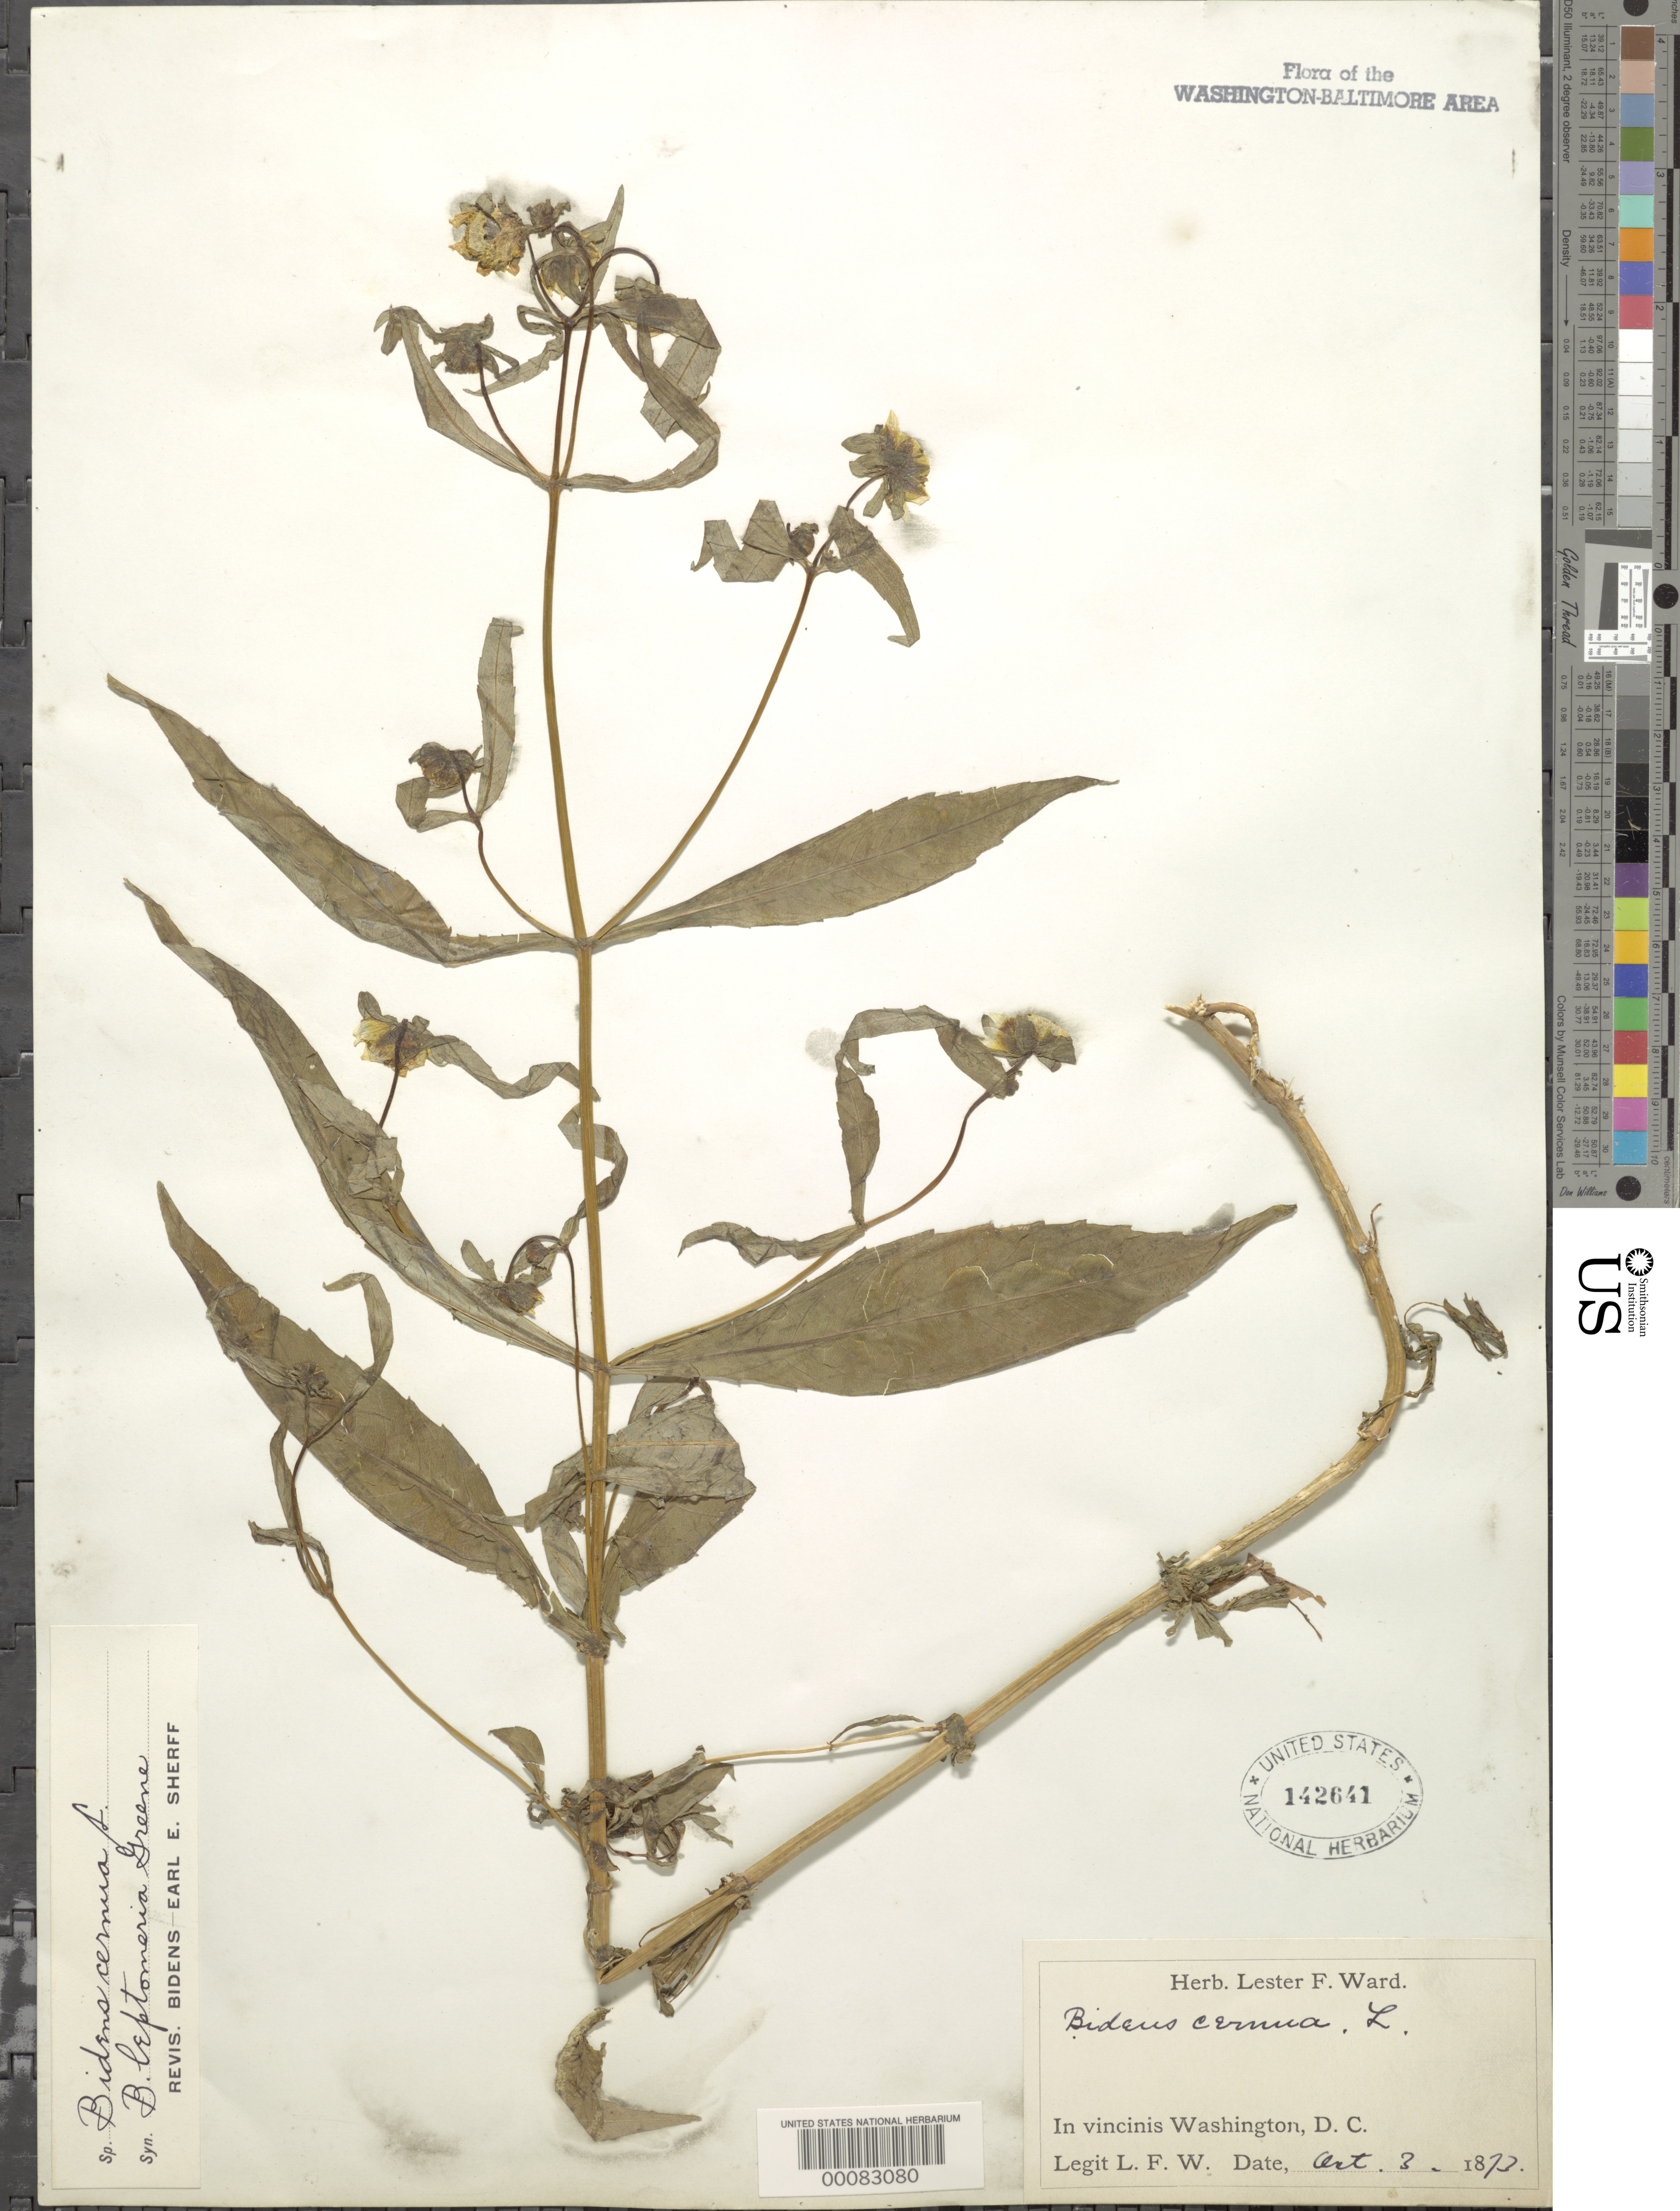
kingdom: Plantae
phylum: Tracheophyta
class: Magnoliopsida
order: Asterales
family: Asteraceae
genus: Bidens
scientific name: Bidens cernua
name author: L.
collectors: L. F. Ward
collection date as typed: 03 Oct 1873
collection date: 1873-10-03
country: United States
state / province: District of Columbia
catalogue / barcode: US 142641